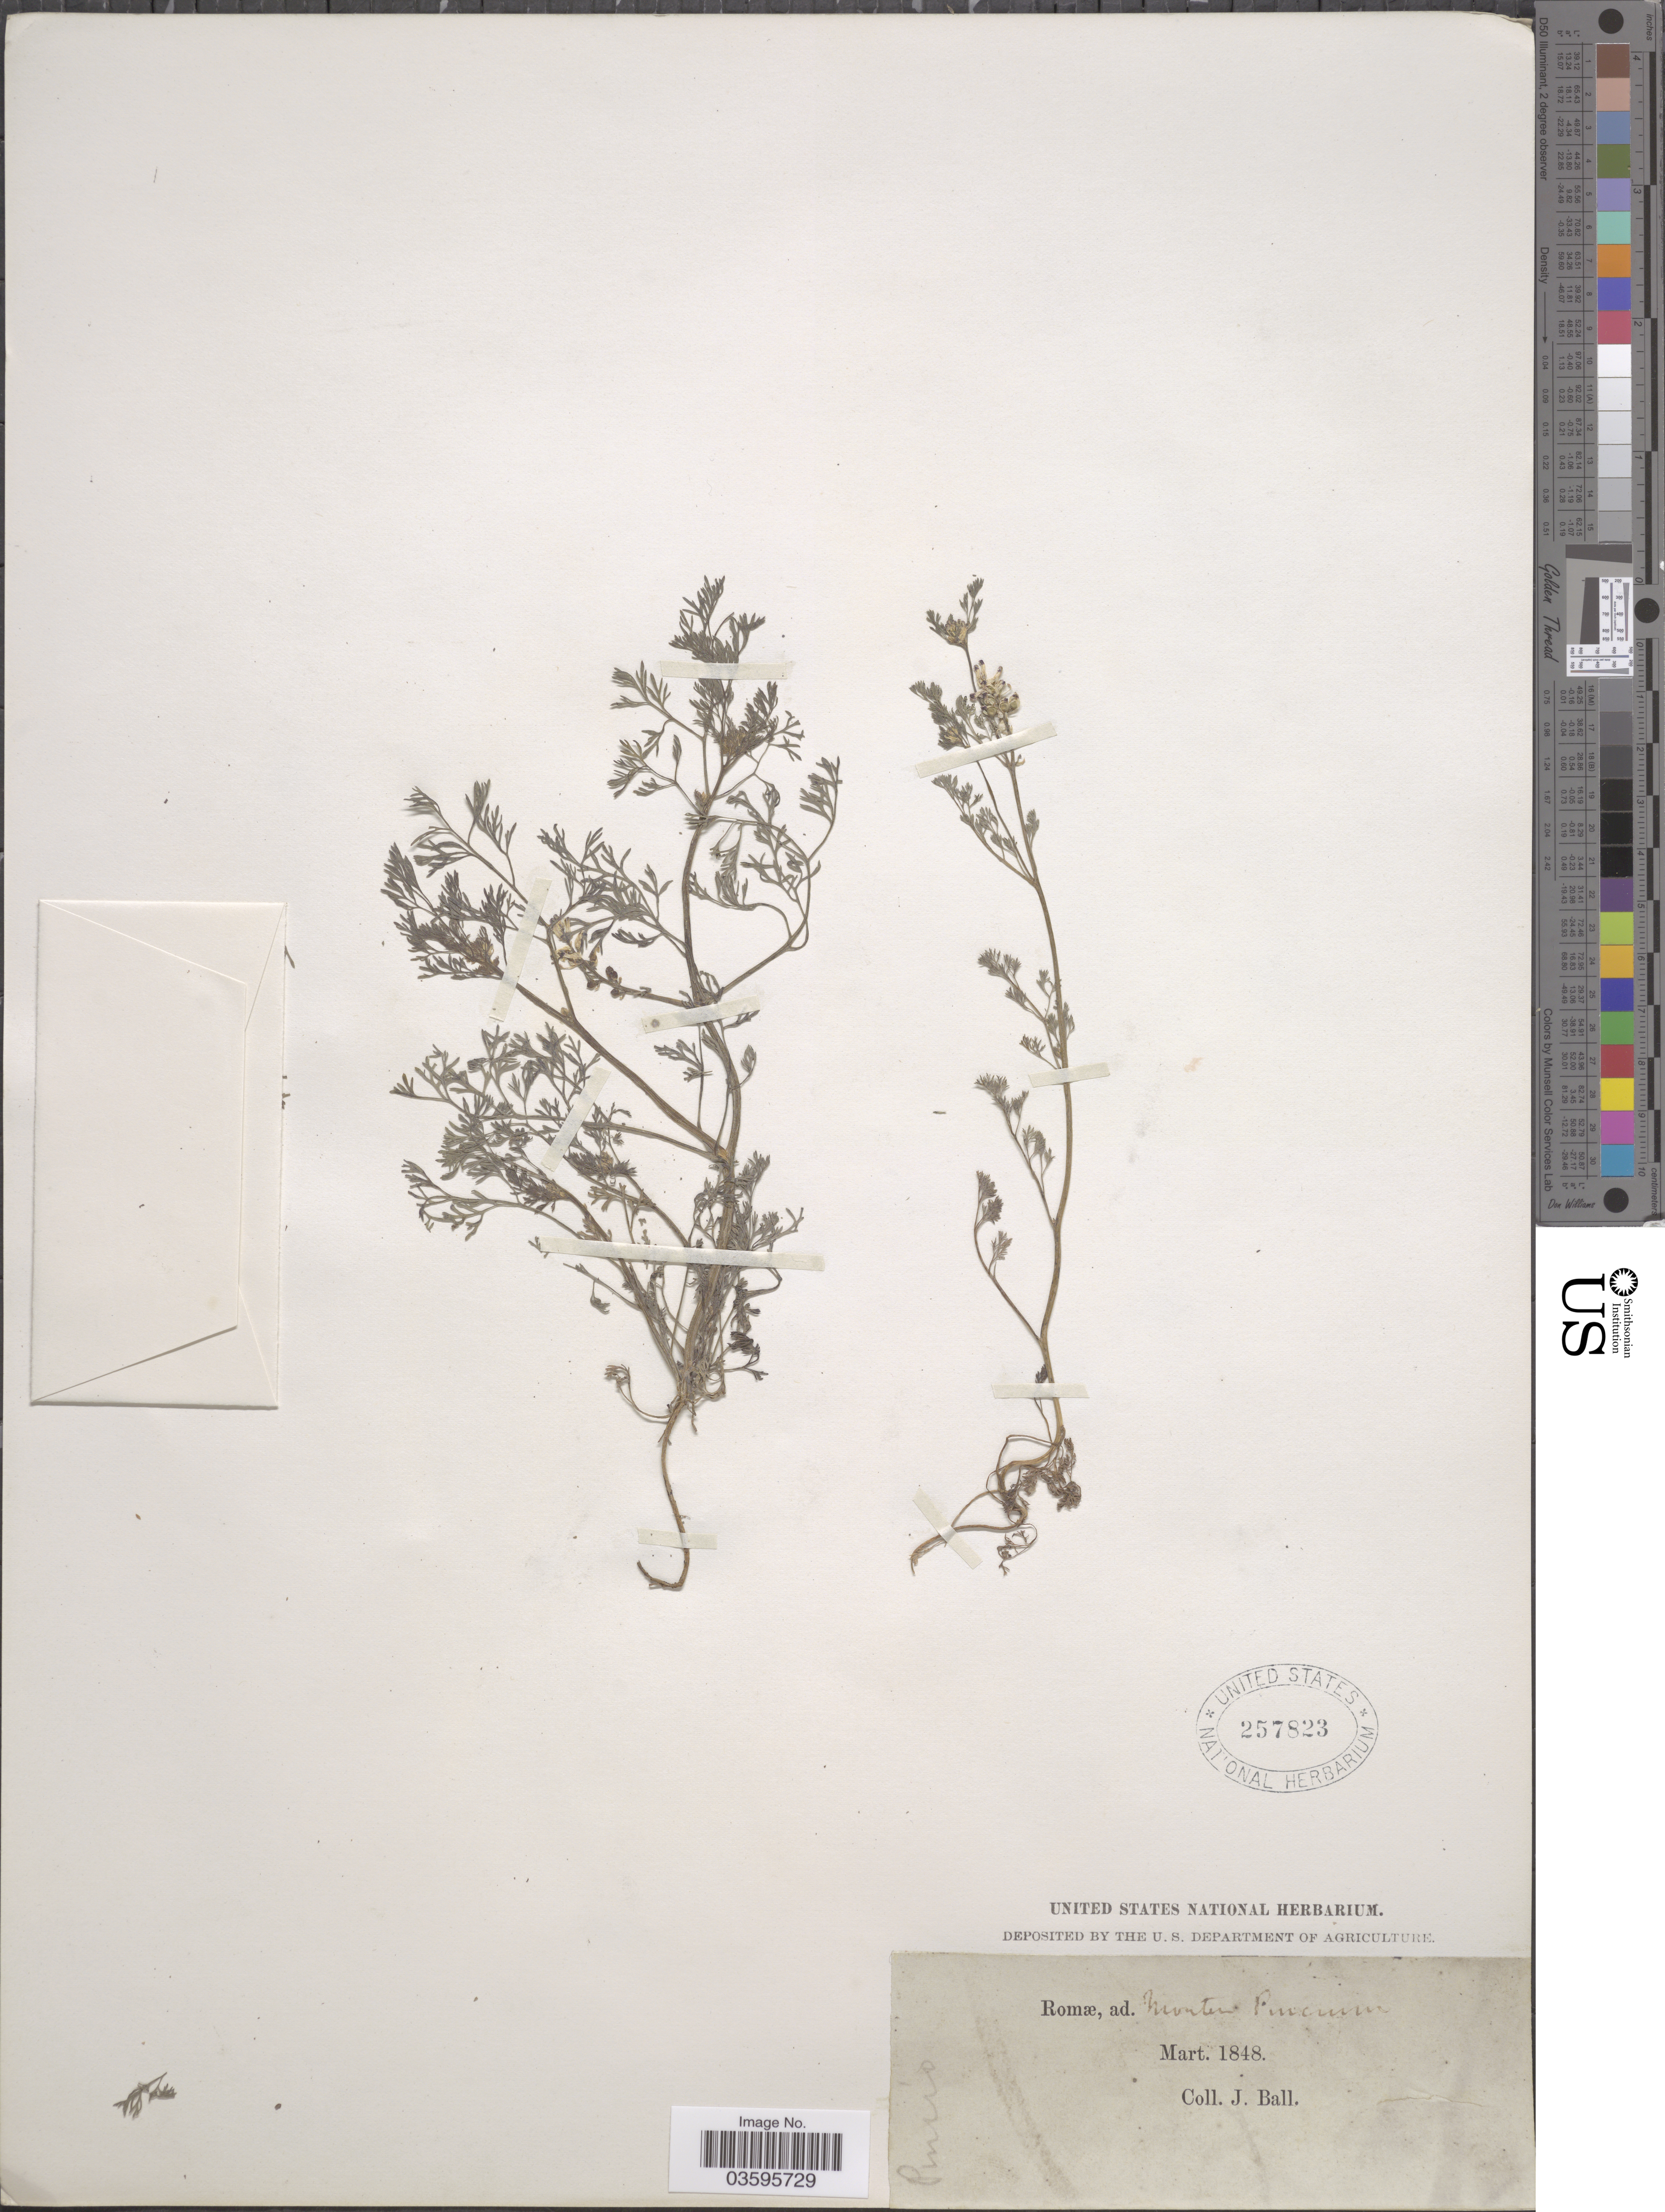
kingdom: Plantae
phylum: Tracheophyta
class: Magnoliopsida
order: Ranunculales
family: Papaveraceae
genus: Fumaria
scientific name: Fumaria sp.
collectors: J. Ball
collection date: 1848-03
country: Italy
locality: Romæ, ad. montem Pinciun [Pincian]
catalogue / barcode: US 257823